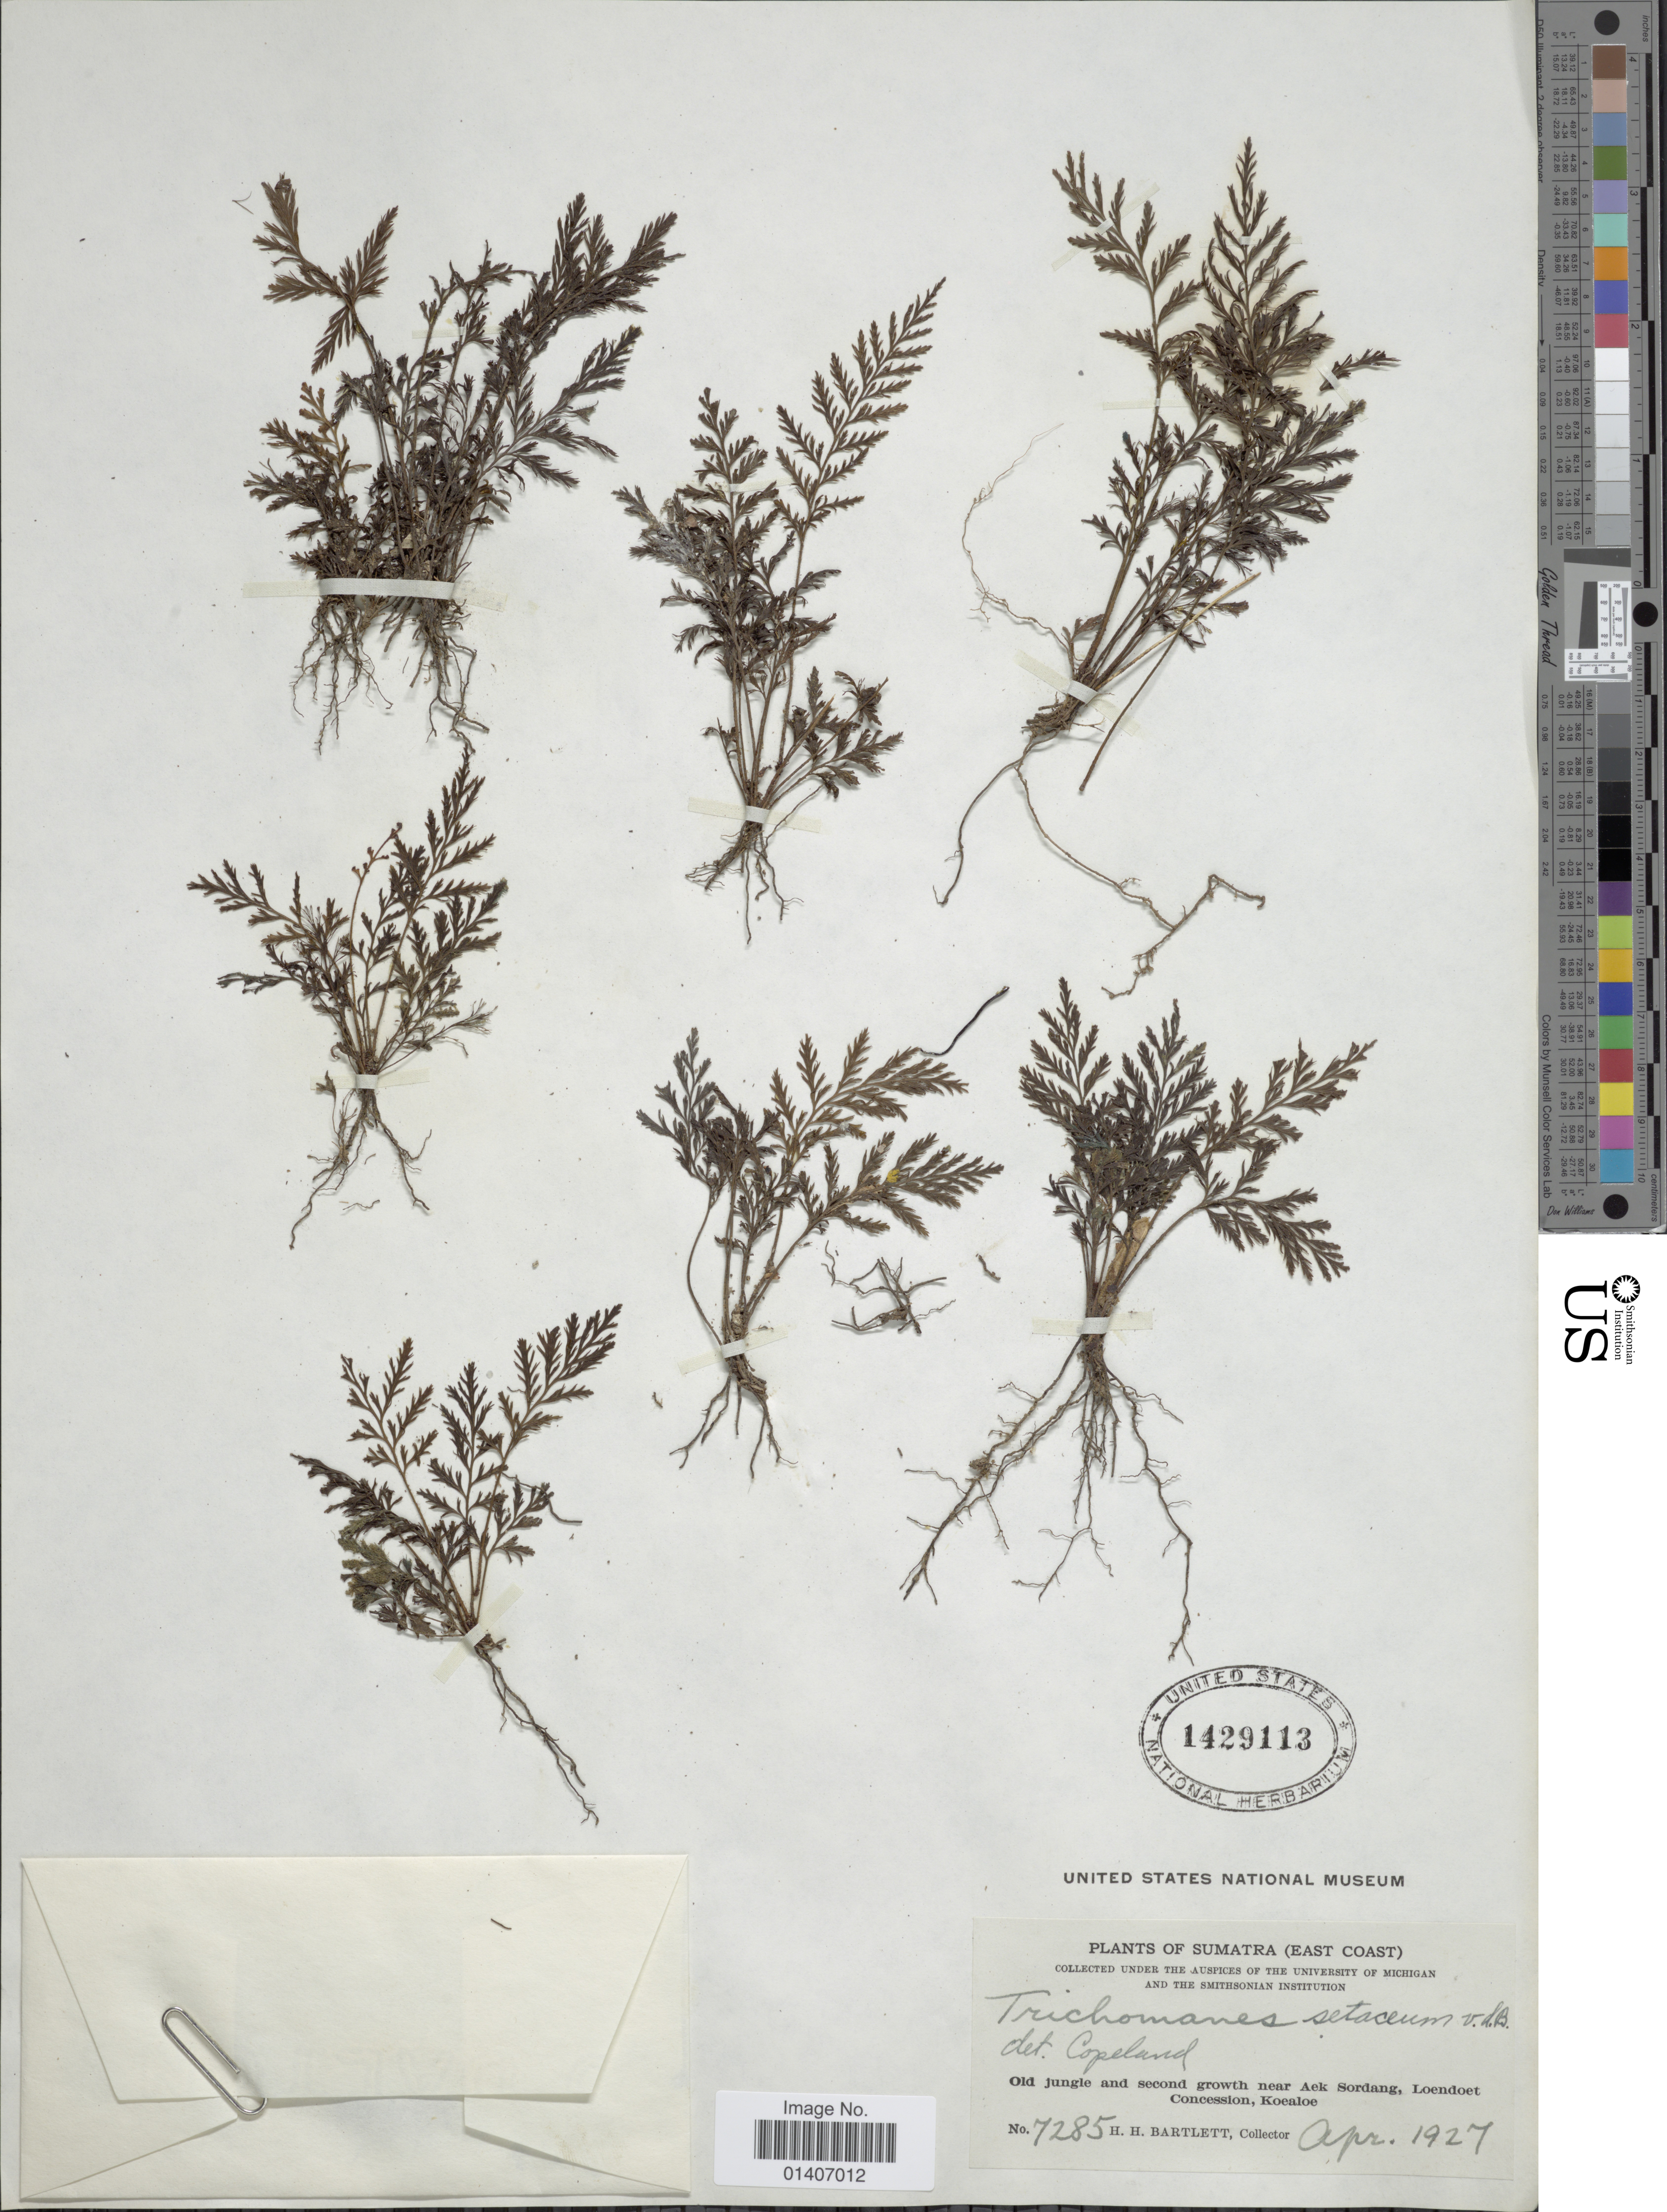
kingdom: Plantae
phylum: Tracheophyta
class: Polypodiopsida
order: Hymenophyllales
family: Hymenophyllaceae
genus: Abrodictyum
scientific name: Abrodictyum setaceum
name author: (Bosch) Ebihara & K. Iwats.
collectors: H. H. Bartlett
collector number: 7285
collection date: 1927-04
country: Indonesia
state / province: Sumatra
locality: Sumatra(East Coast), old jungle and second growth near Aek Sordang, Loendoet Concession, Koealoe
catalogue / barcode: US 1429113